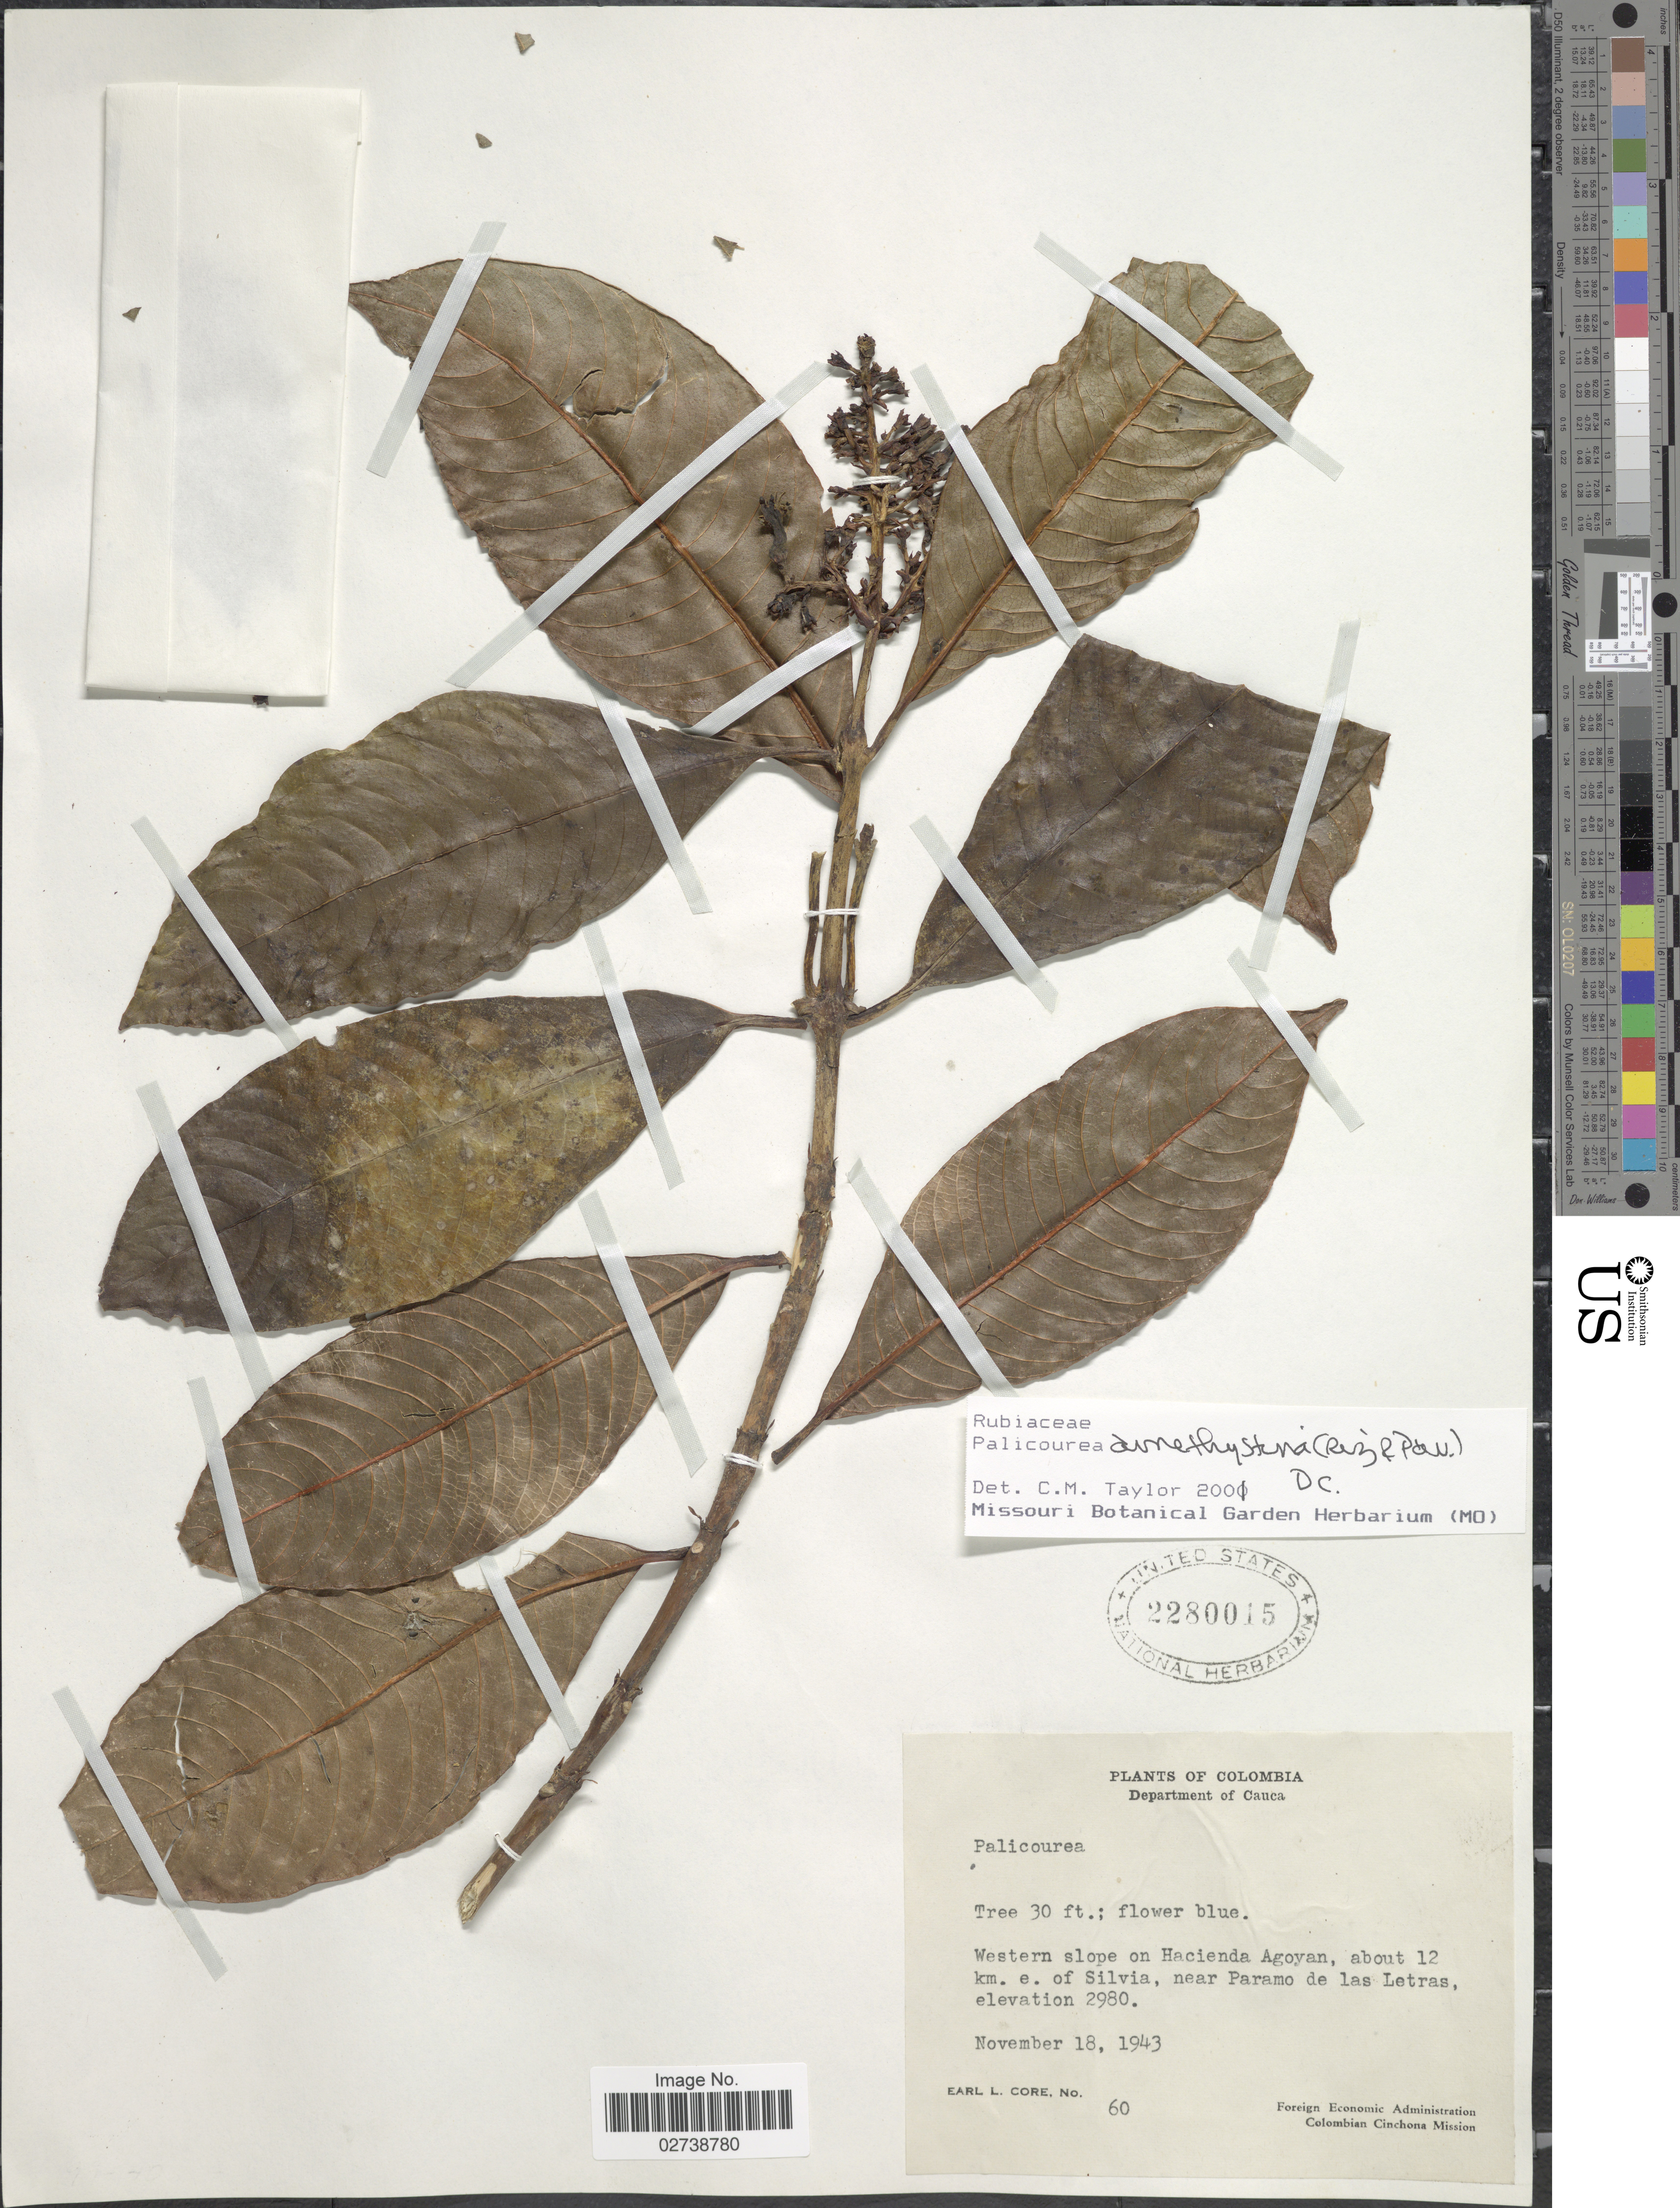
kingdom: Plantae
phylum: Tracheophyta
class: Magnoliopsida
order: Gentianales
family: Rubiaceae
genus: Palicourea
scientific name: Palicourea amethystina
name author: (Ruiz & Pav.) DC.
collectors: E. L. Core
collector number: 60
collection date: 1943-11-18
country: Colombia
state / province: Cauca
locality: Department of Cauca, Western slope on Hacienda Agoyan, about 12 km e. of Silvia, near Paramo de las letras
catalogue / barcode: US 2280015